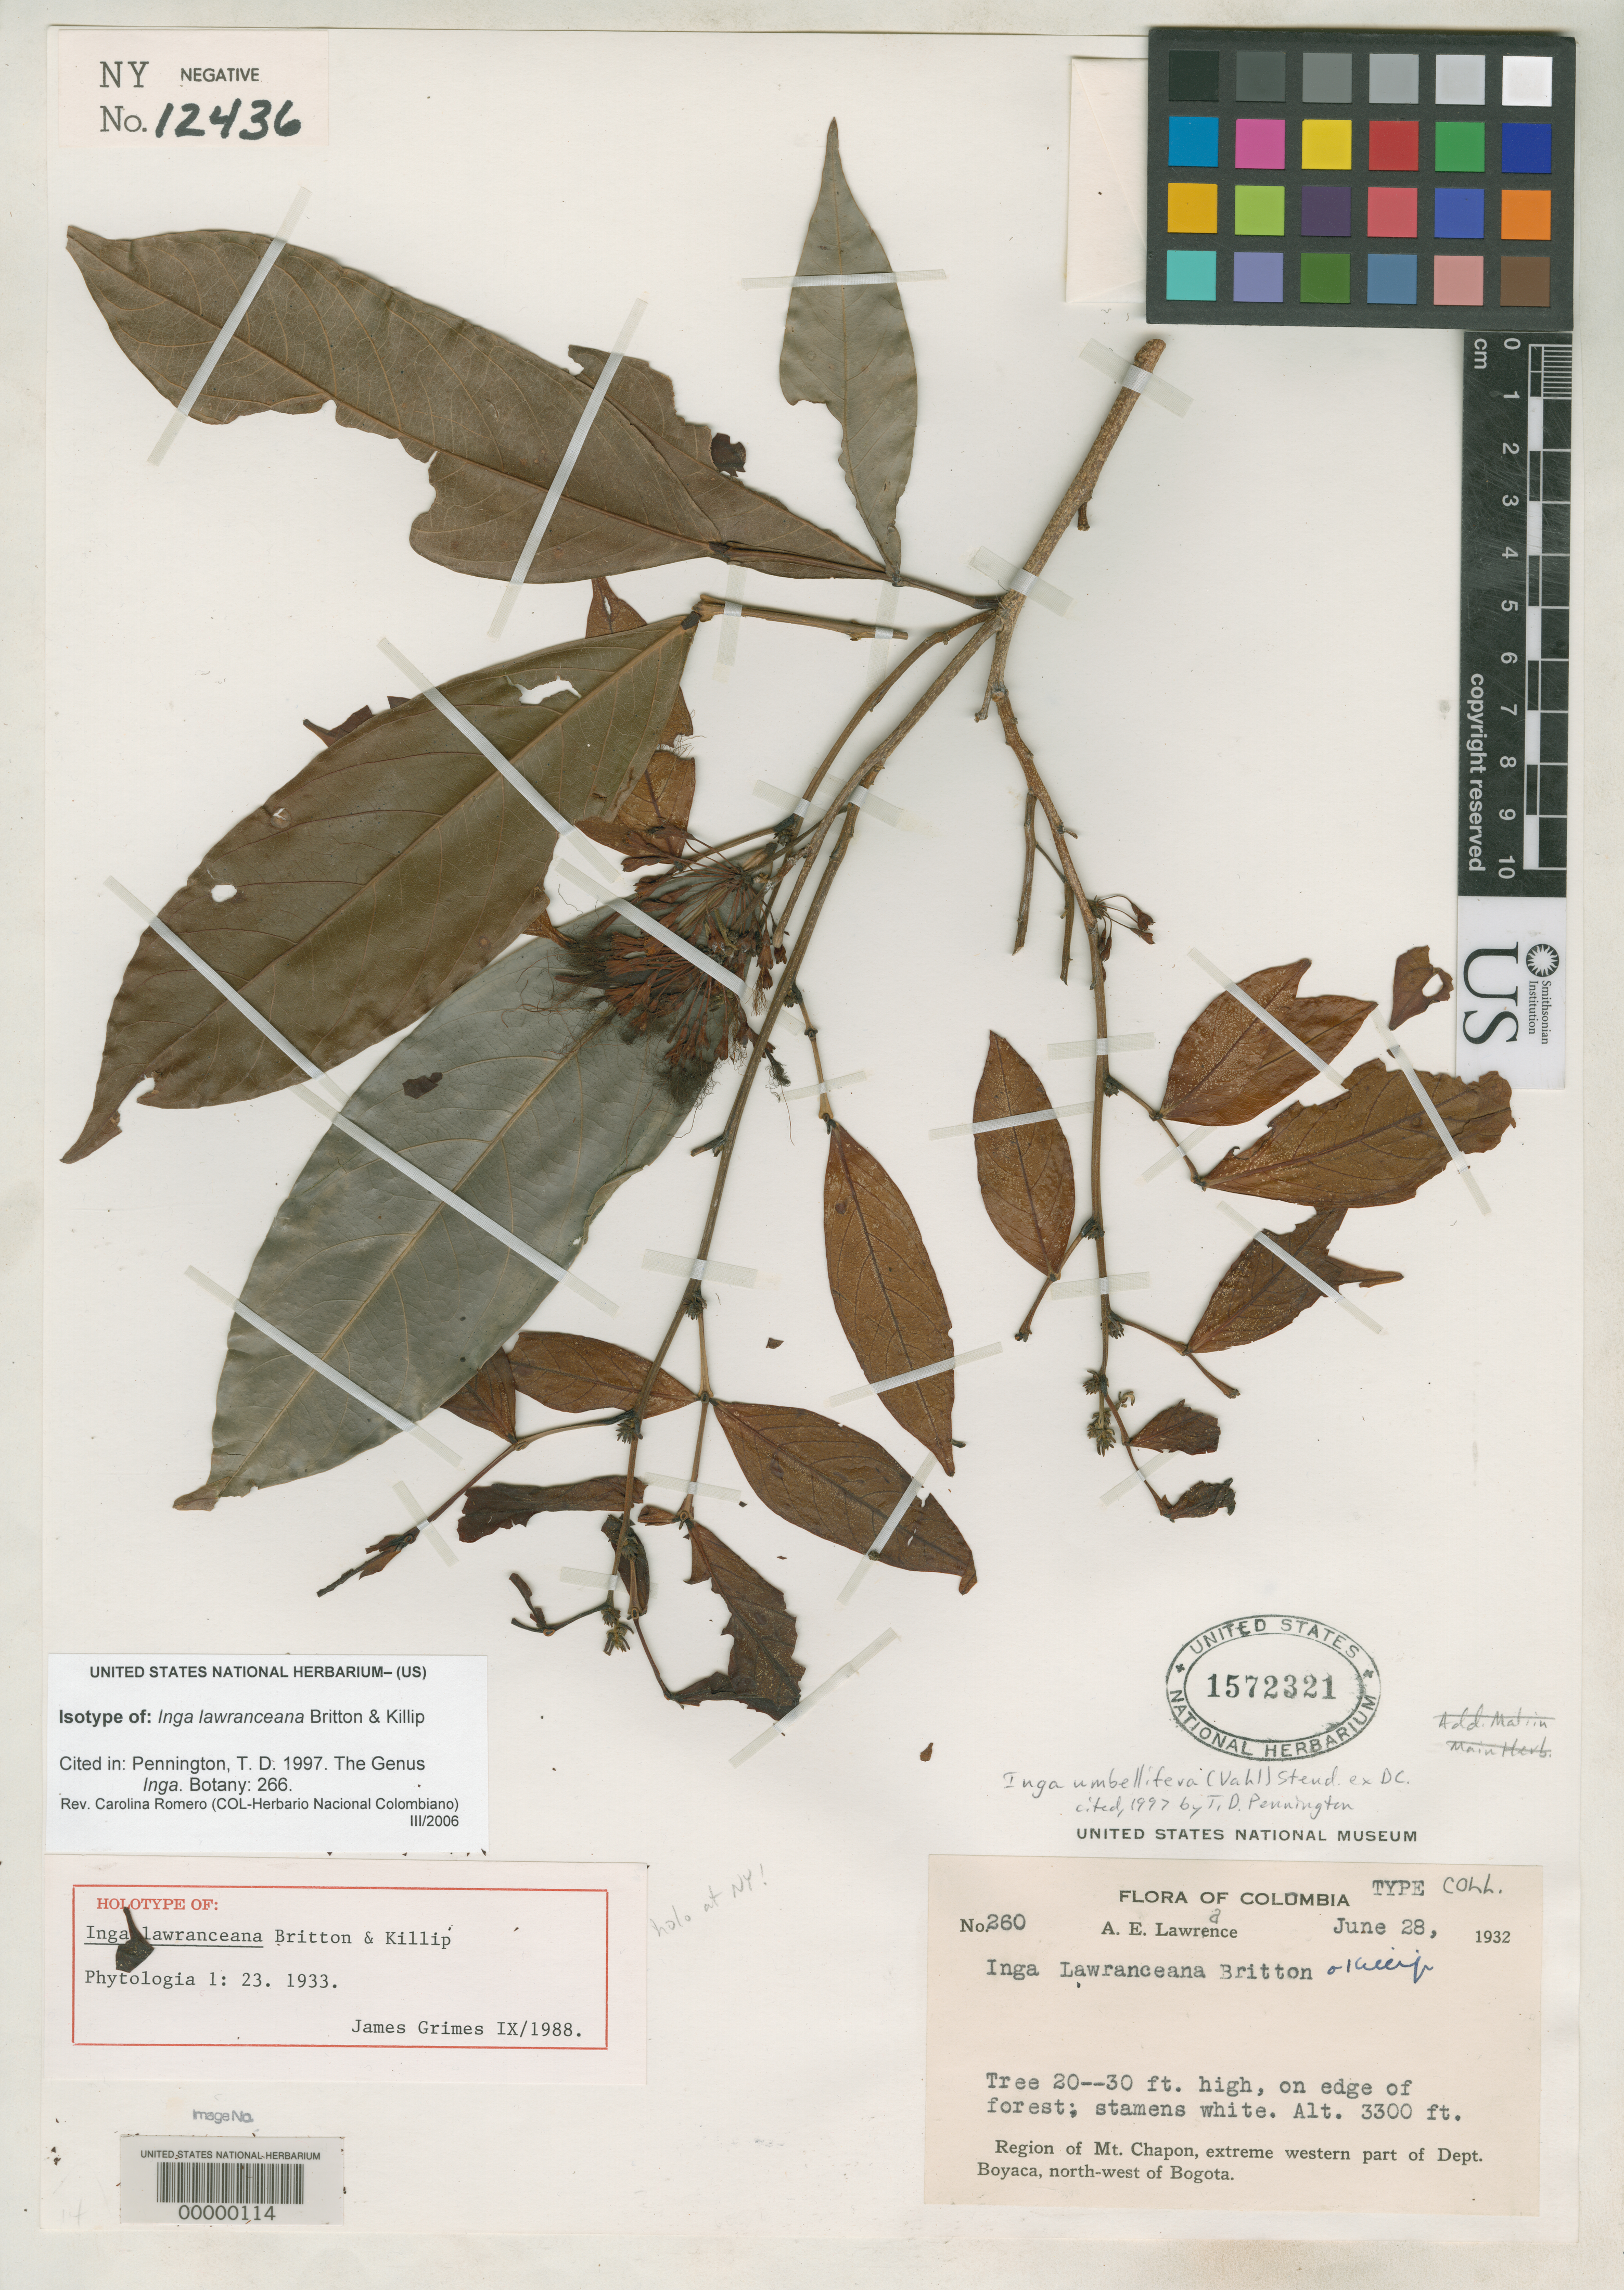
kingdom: Plantae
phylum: Tracheophyta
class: Magnoliopsida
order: Fabales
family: Fabaceae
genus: Inga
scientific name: Inga lawranceana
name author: Britton & Killip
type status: Isotype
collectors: A. Lawrance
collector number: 260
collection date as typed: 28 Jun 1932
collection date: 1932-06-28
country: Colombia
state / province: Boyacá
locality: Region of Mt. Chapon, extreme western part of Dept. Boyacá, NW of Bogata.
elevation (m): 1000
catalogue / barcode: US 1572321